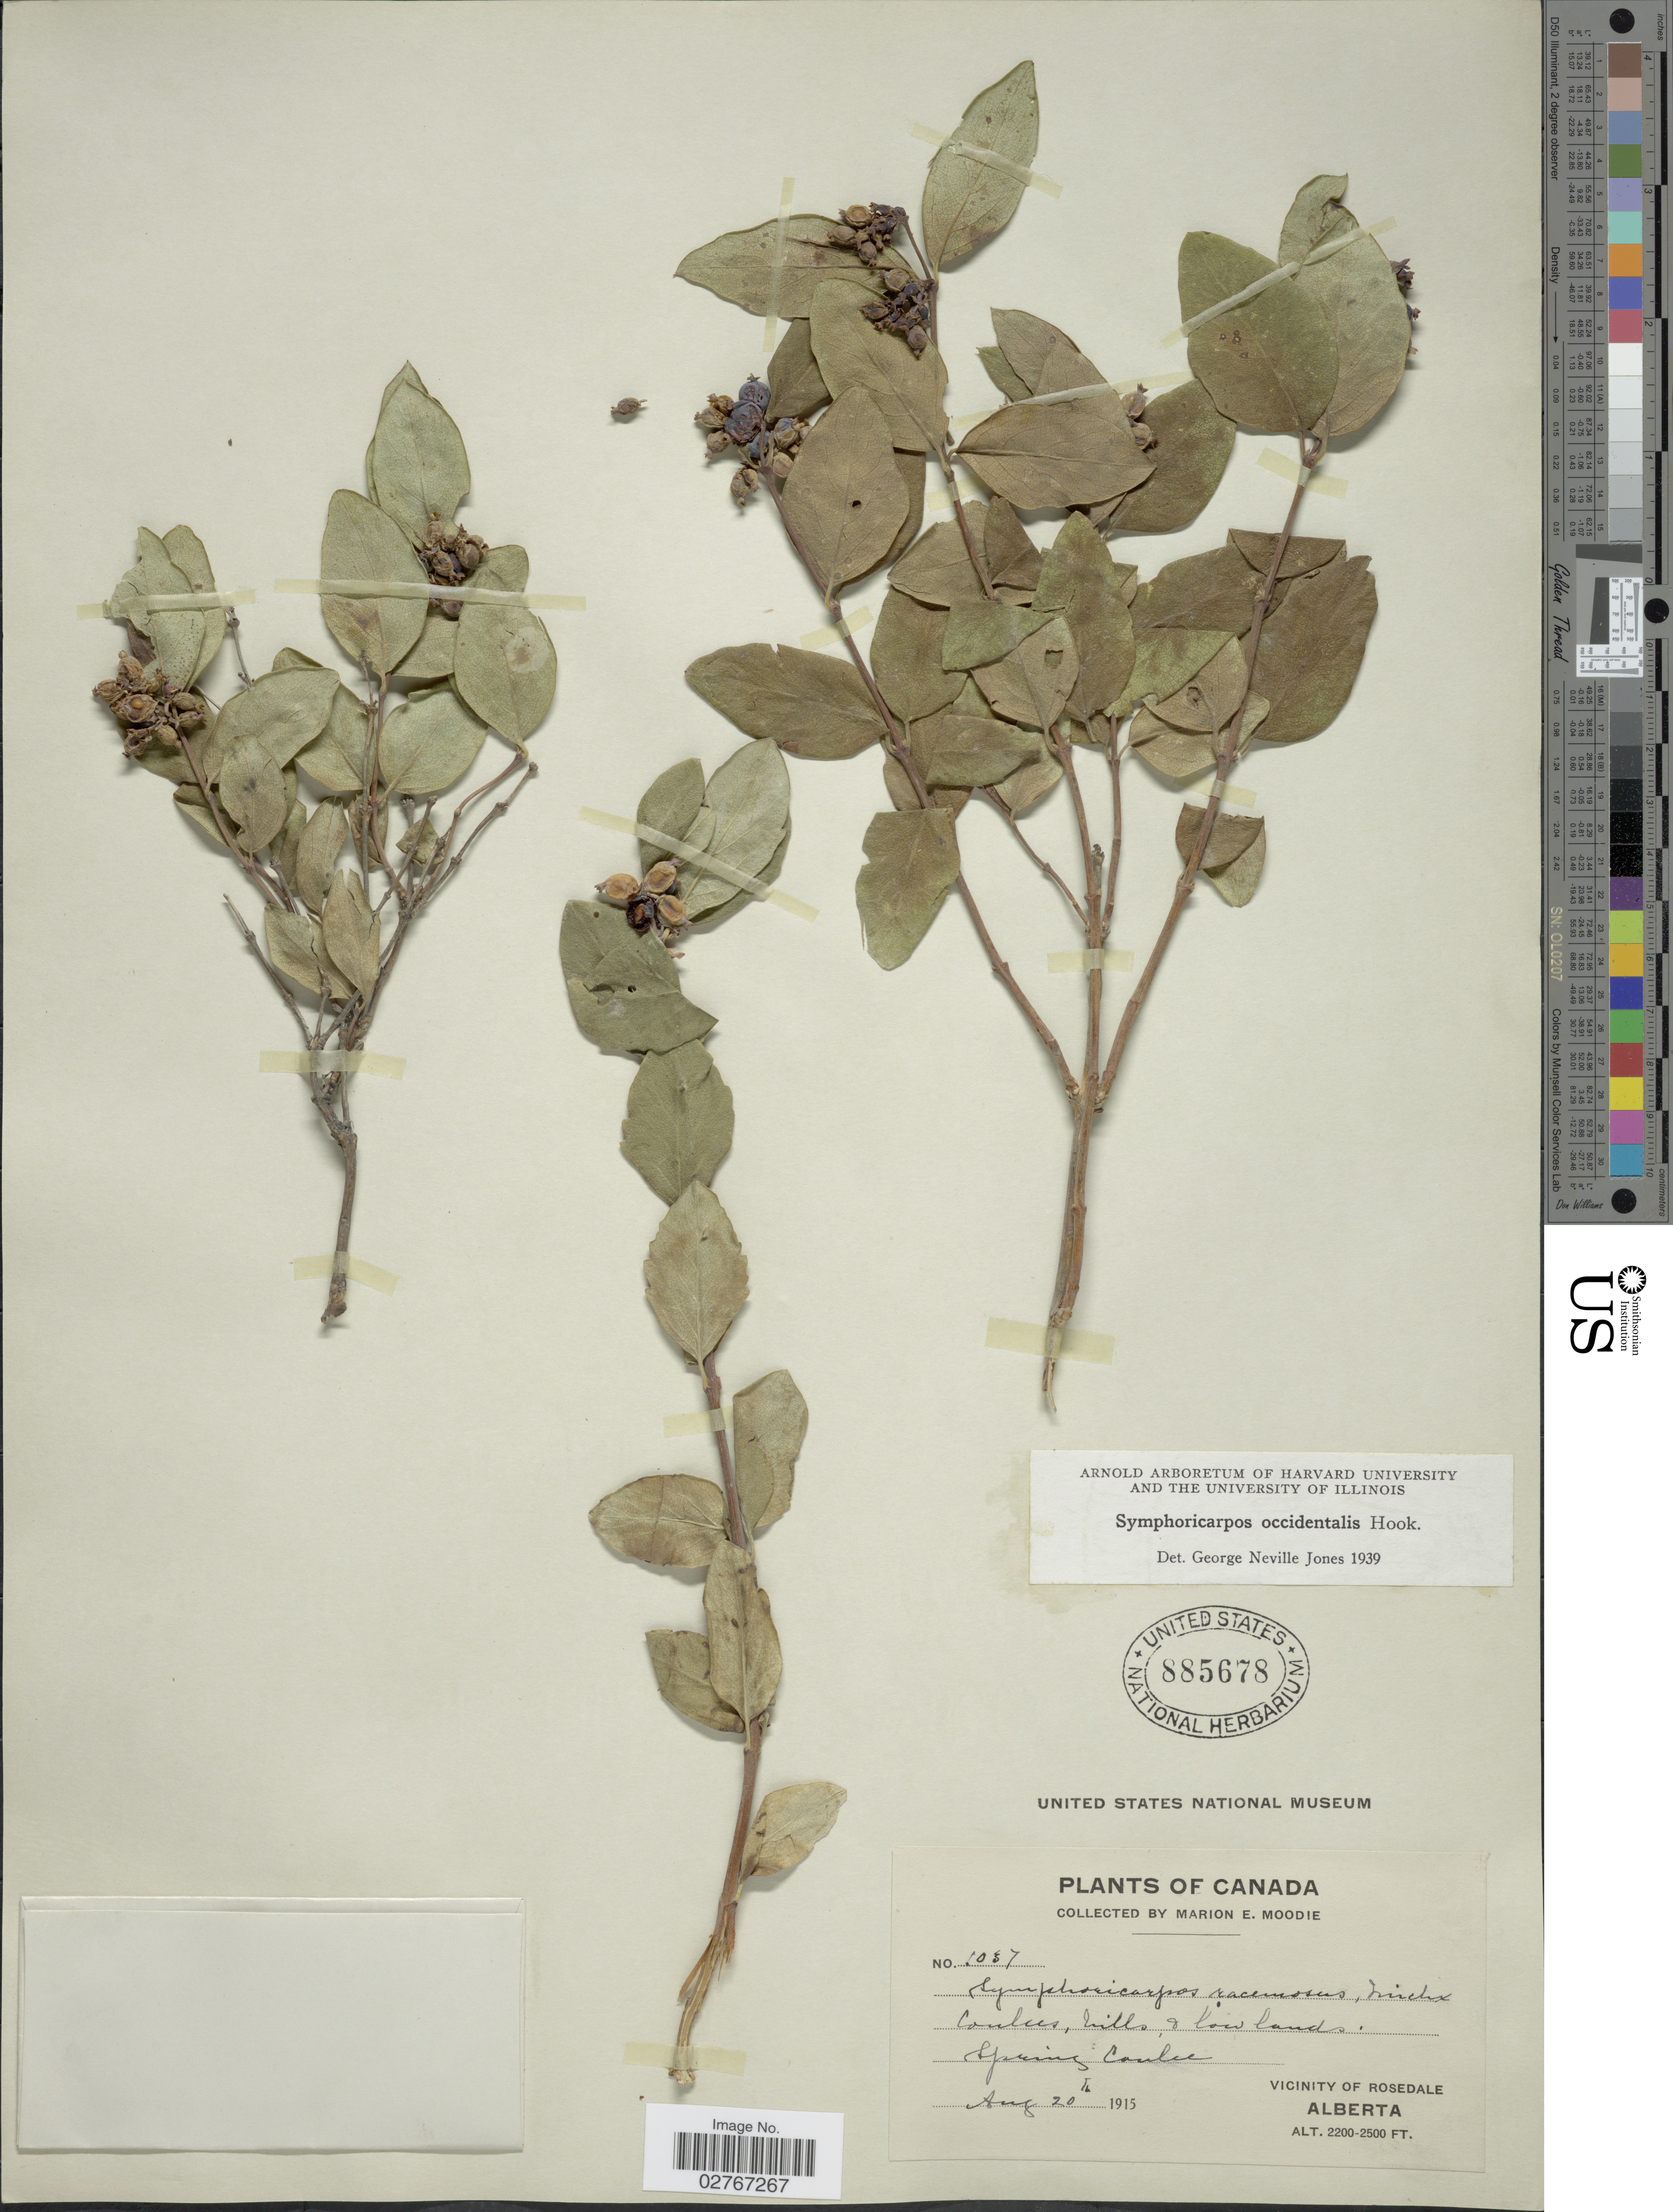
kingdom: Plantae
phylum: Tracheophyta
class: Magnoliopsida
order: Dipsacales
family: Caprifoliaceae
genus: Symphoricarpos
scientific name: Symphoricarpos occidentalis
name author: (R. Br.) Hook.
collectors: M. E. Moodie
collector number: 1037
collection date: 1915-08-20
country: Canada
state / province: Alberta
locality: Spring Coulee. Vicinity of Rosedale.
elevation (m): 671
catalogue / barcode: US 885678